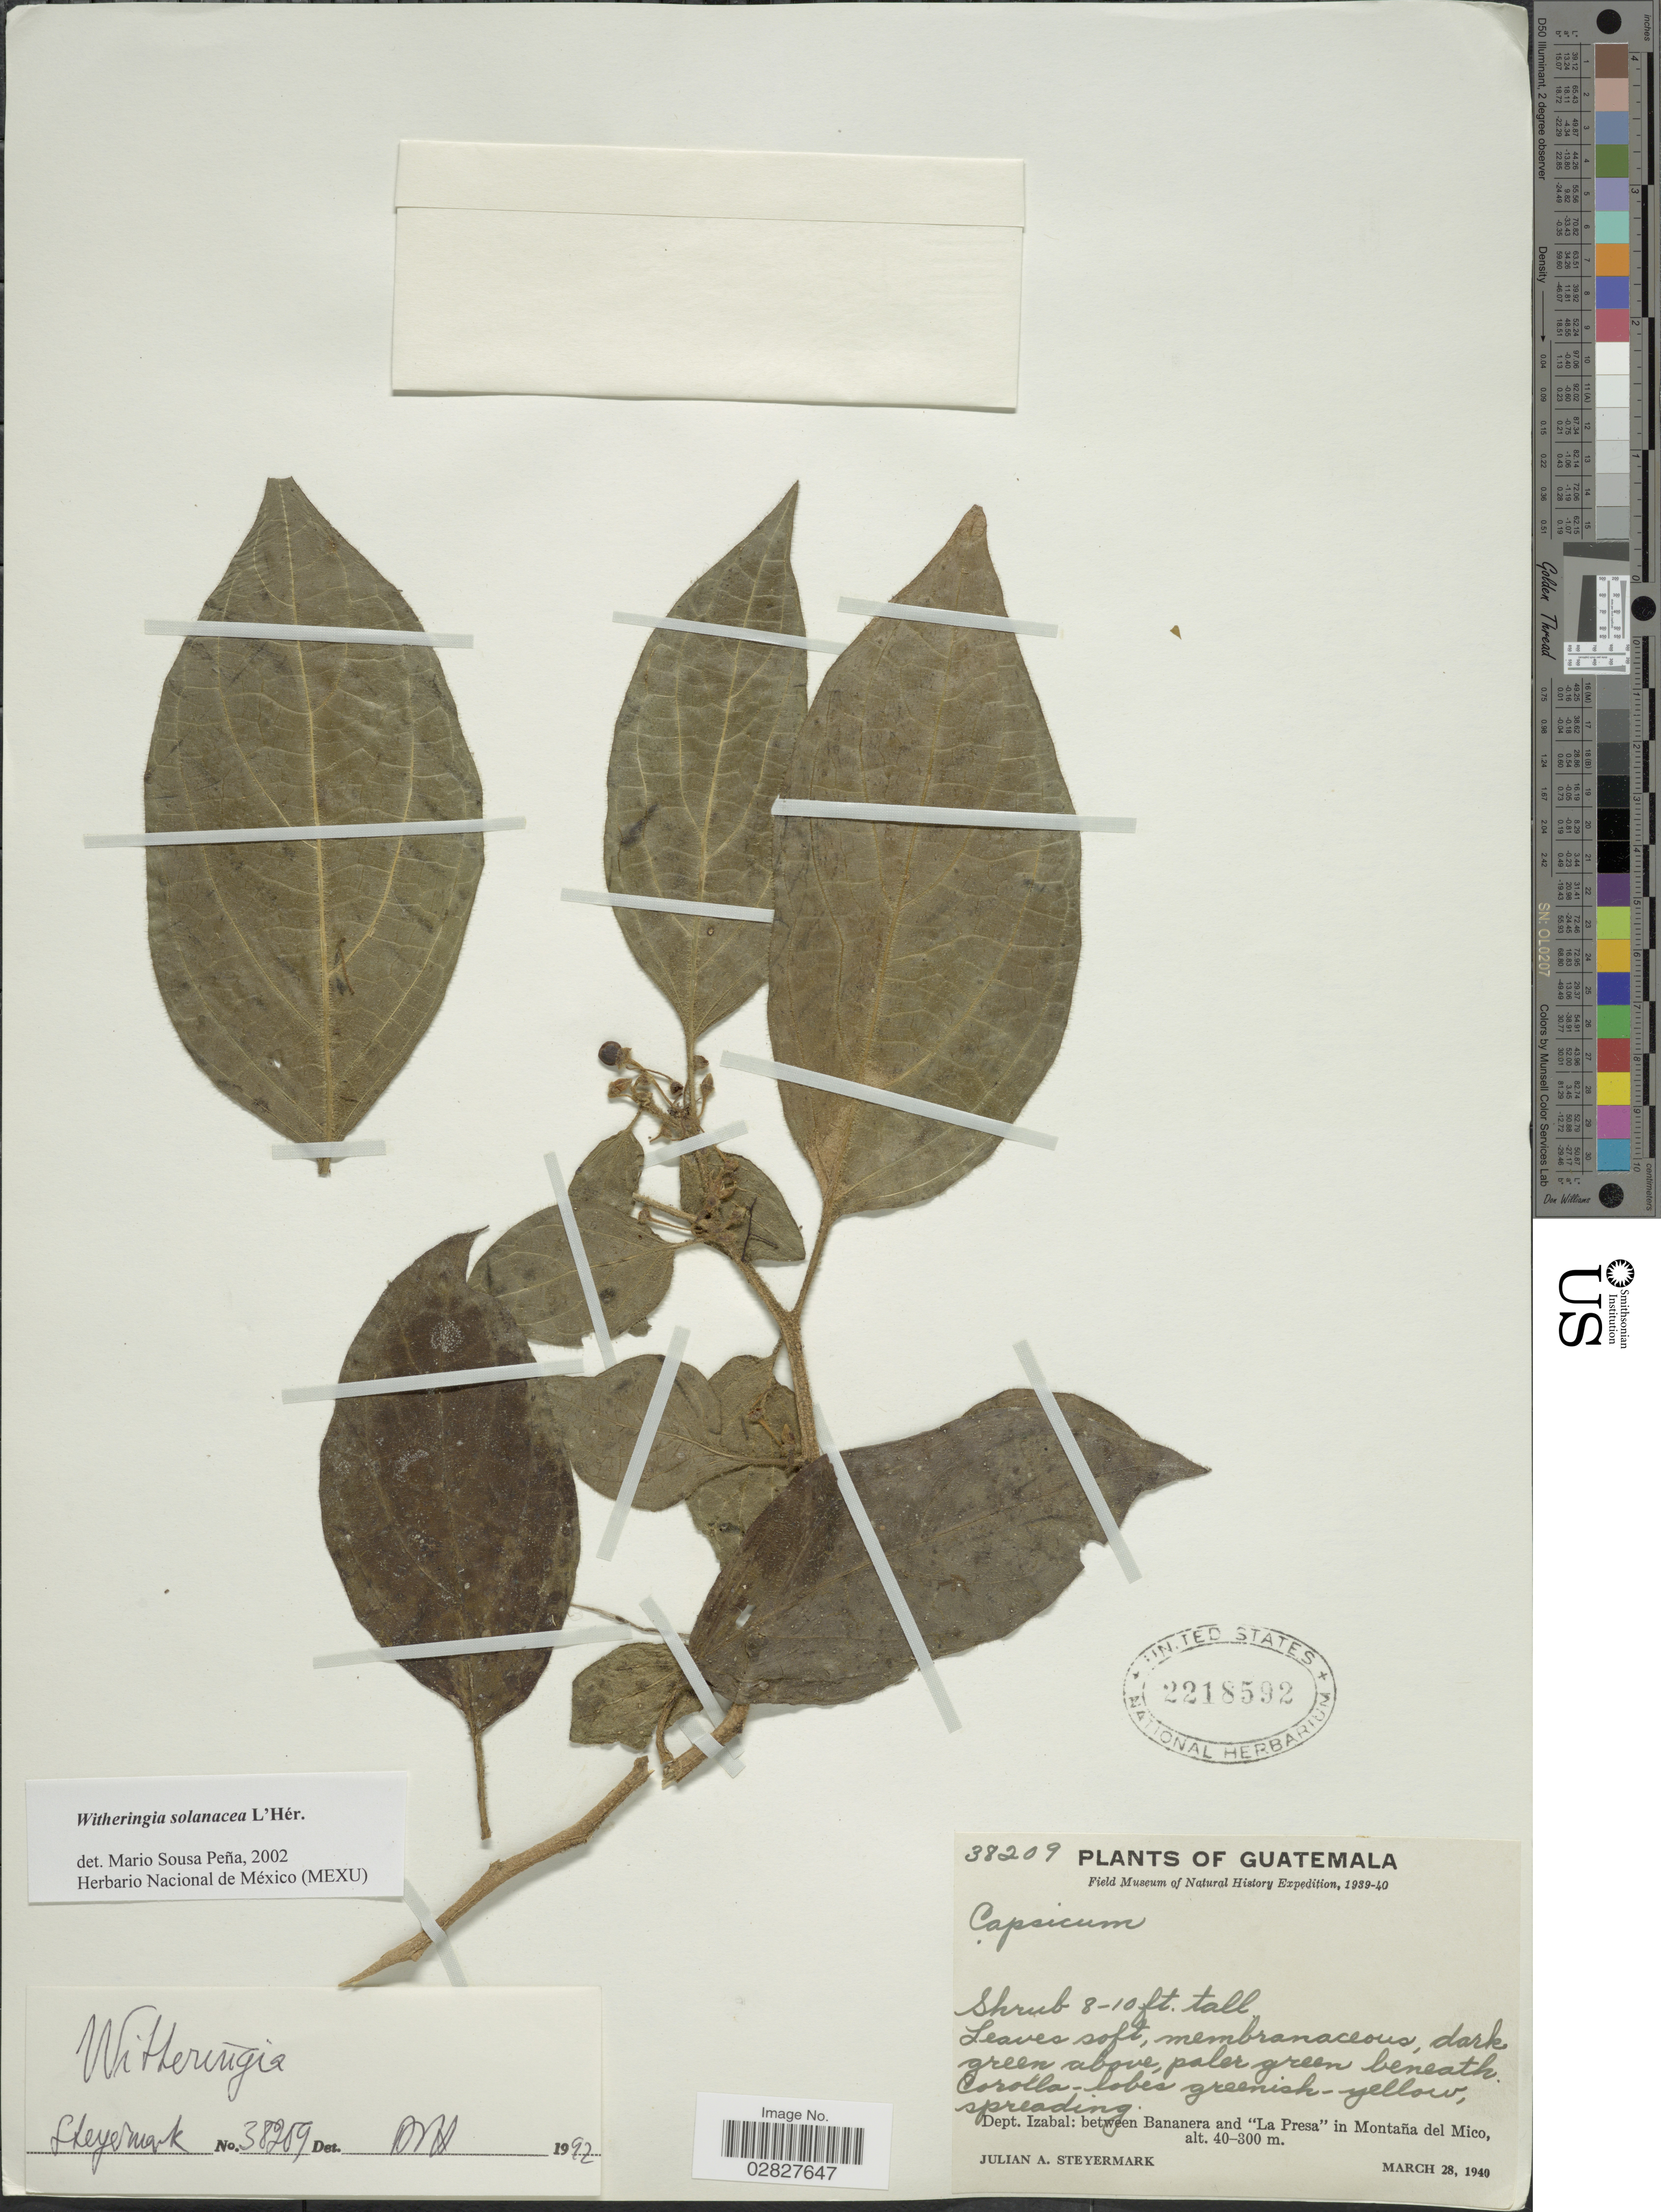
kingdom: Plantae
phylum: Tracheophyta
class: Magnoliopsida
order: Solanales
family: Solanaceae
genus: Witheringia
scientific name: Witheringia solanacea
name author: L'Hér.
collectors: J. Steyermark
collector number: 38209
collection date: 1940-03-28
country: Guatemala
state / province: Izabal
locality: Dept. Izabal: between Bananera and "La Presa" in Montaña del Mico.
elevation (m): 40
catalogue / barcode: US 2218592